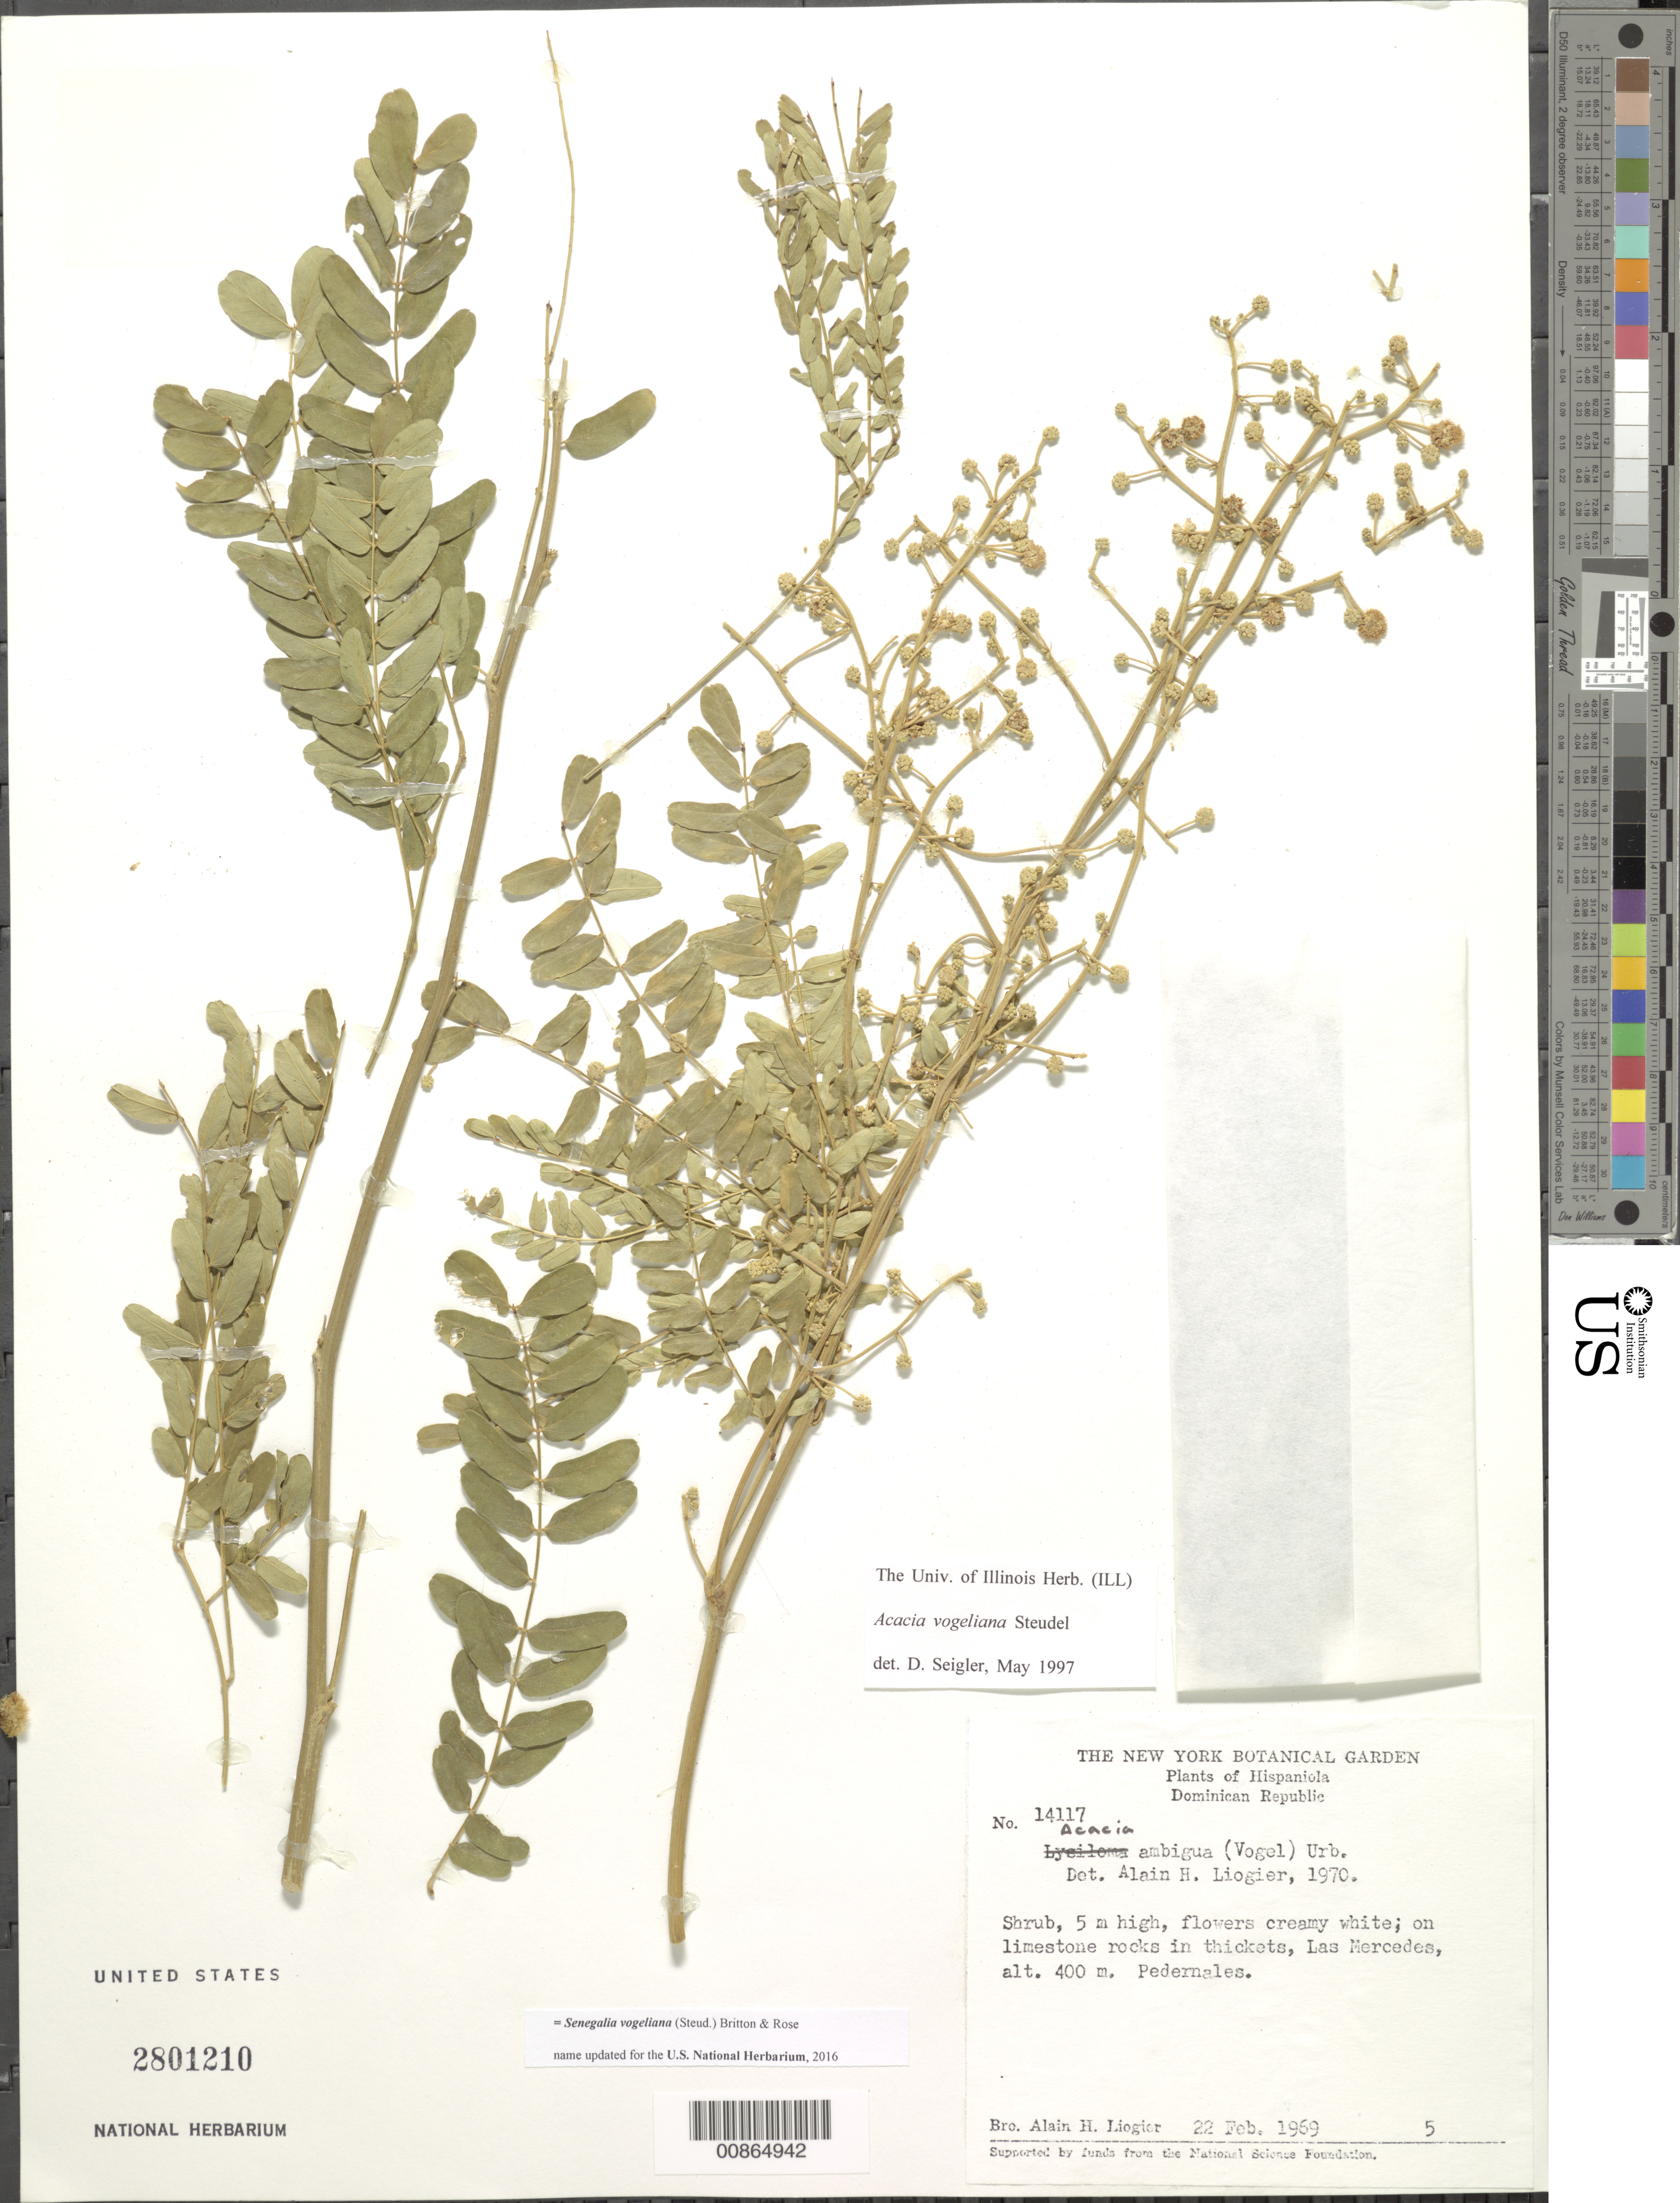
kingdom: Plantae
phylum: Tracheophyta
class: Magnoliopsida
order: Fabales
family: Fabaceae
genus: Parasenegalia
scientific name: Parasenegalia vogeliana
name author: (Steud.) Seigler & Ebinger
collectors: A. H. Liogier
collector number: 14117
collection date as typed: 22 Feb 1969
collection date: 1969-02-22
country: Dominican Republic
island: Hispaniola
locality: Las Mercedes. Pedernales.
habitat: On limestone rocks, in thickets.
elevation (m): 400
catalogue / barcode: US 2801210